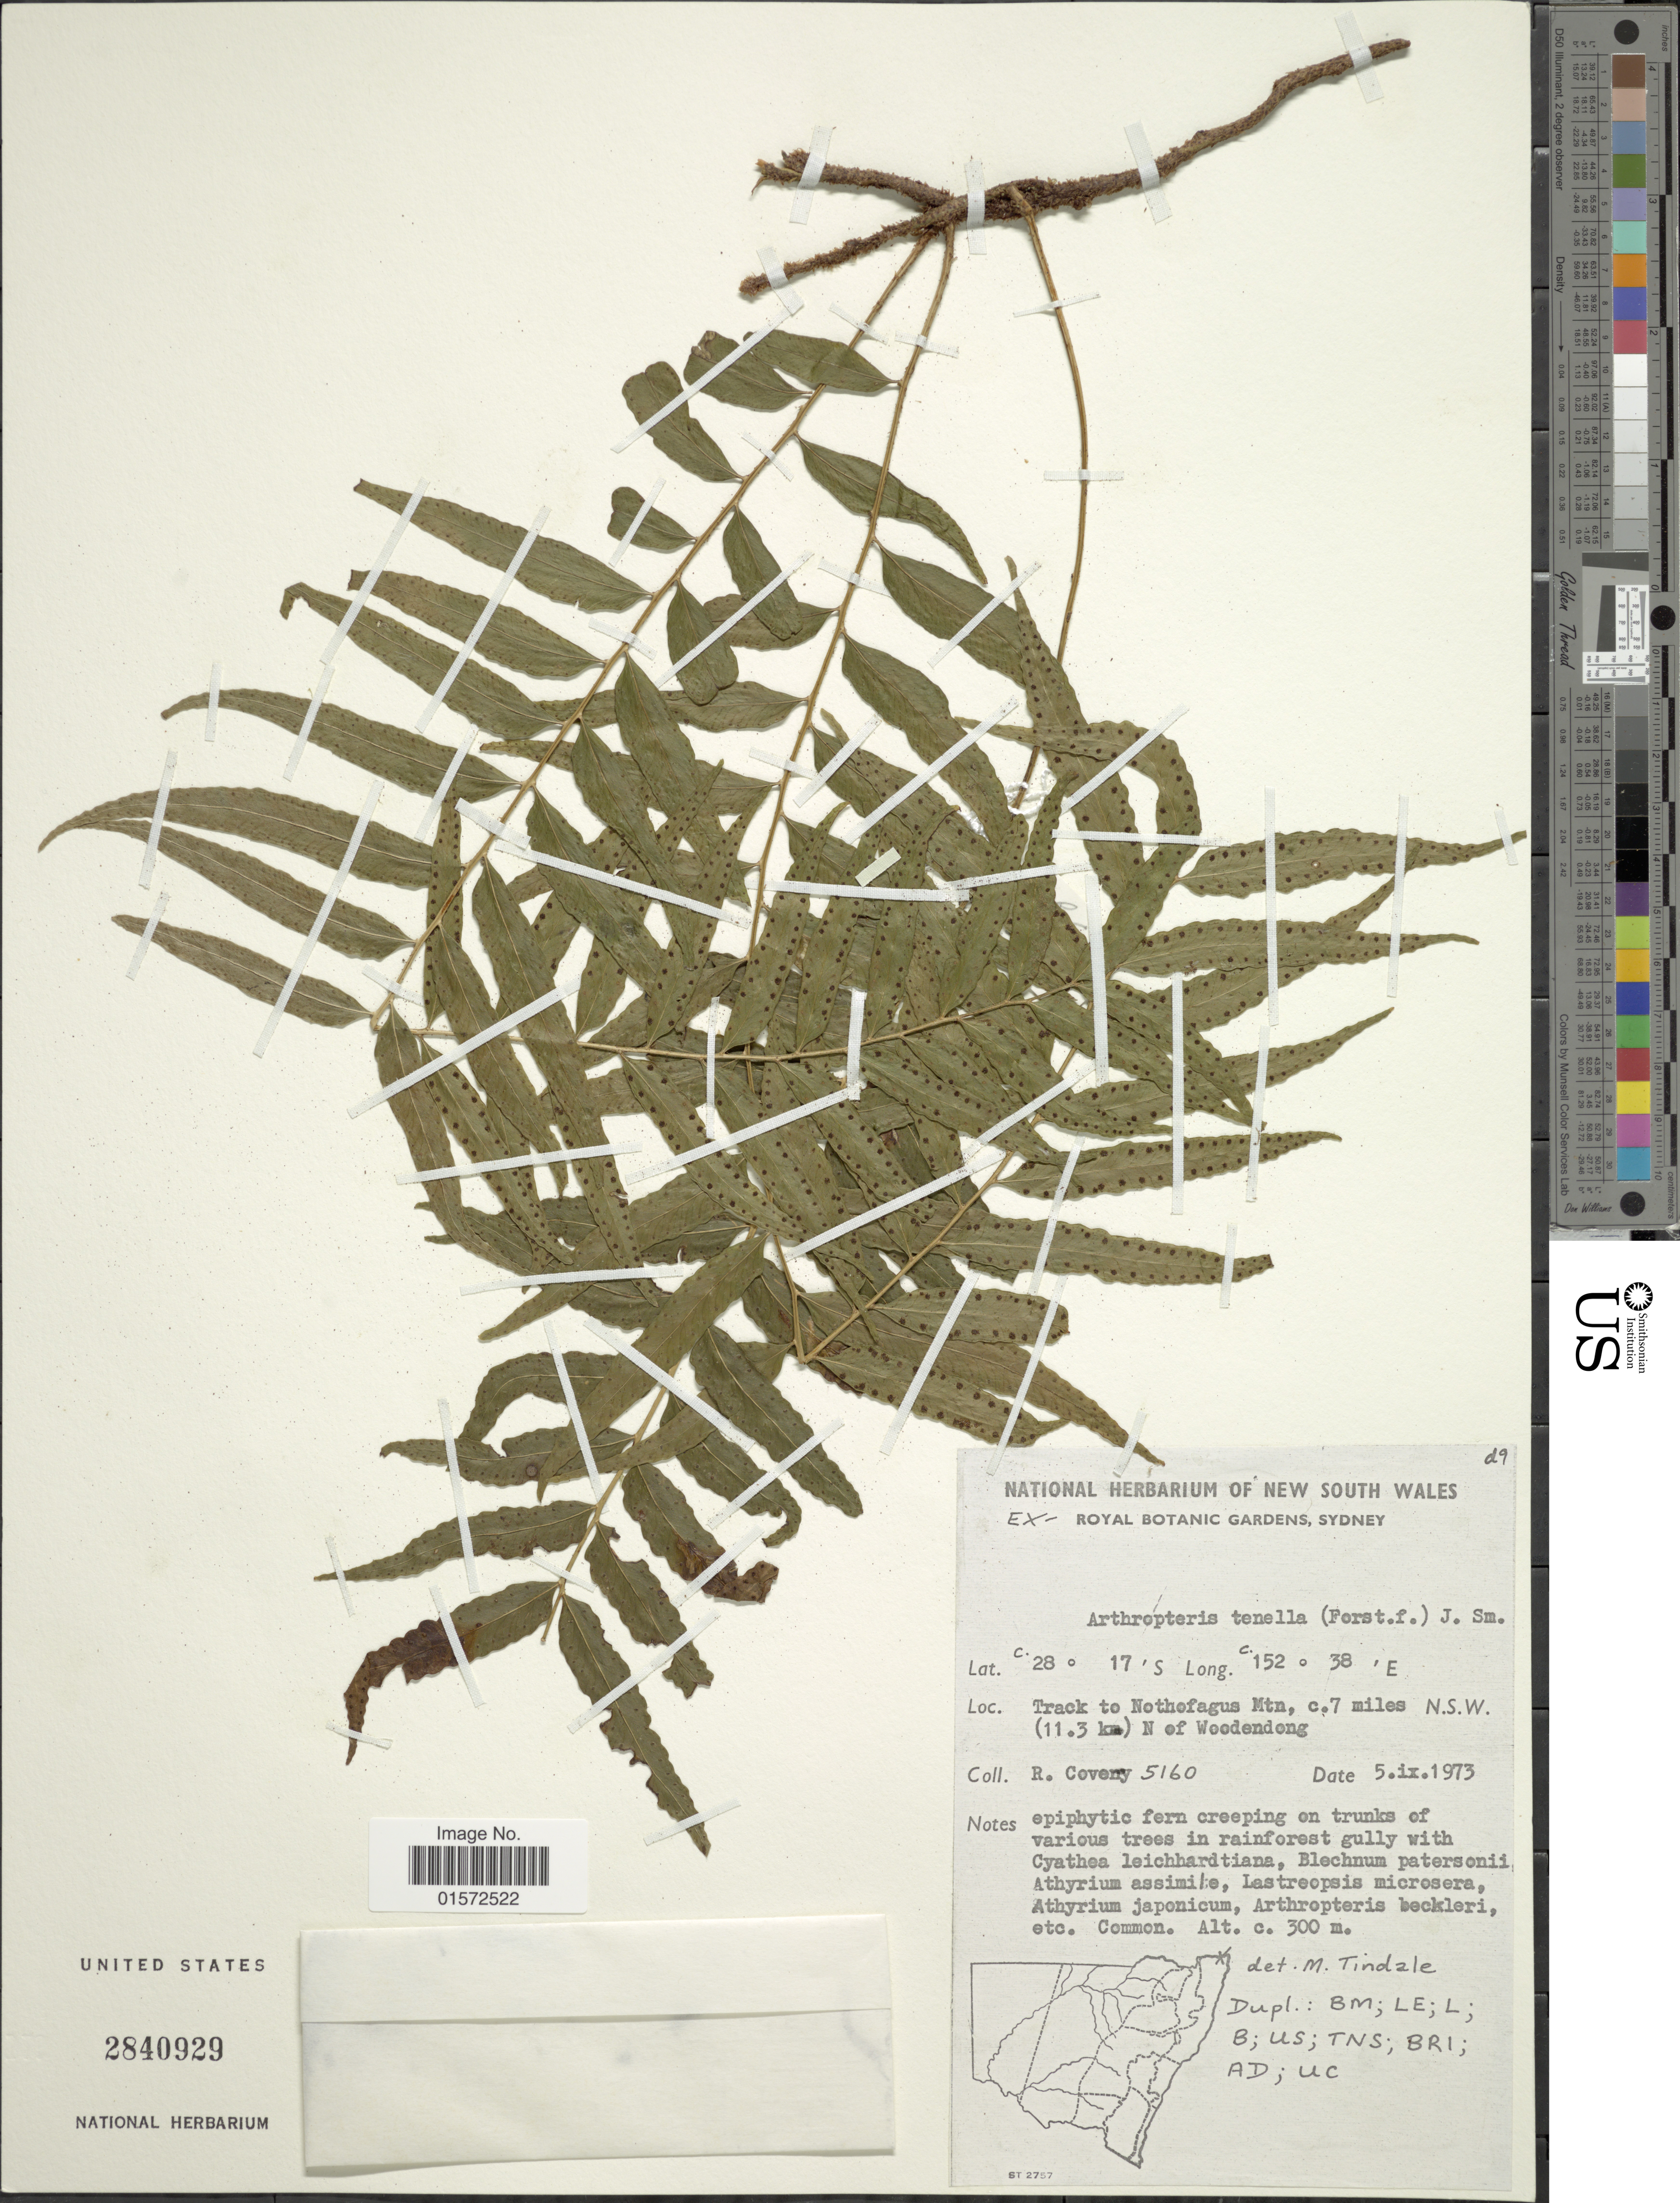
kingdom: Plantae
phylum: Tracheophyta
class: Polypodiopsida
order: Polypodiales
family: Tectariaceae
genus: Arthropteris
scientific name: Arthropteris tenella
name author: (G. Forst.) J. Sm. ex Hook. f.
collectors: R. Coveny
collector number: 5160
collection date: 1973-09-05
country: Australia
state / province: New South Wales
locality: Track to Nothofagus Mtn, c. 7 miles (11.3 km) N of Woodendong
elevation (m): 300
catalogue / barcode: US 2840929